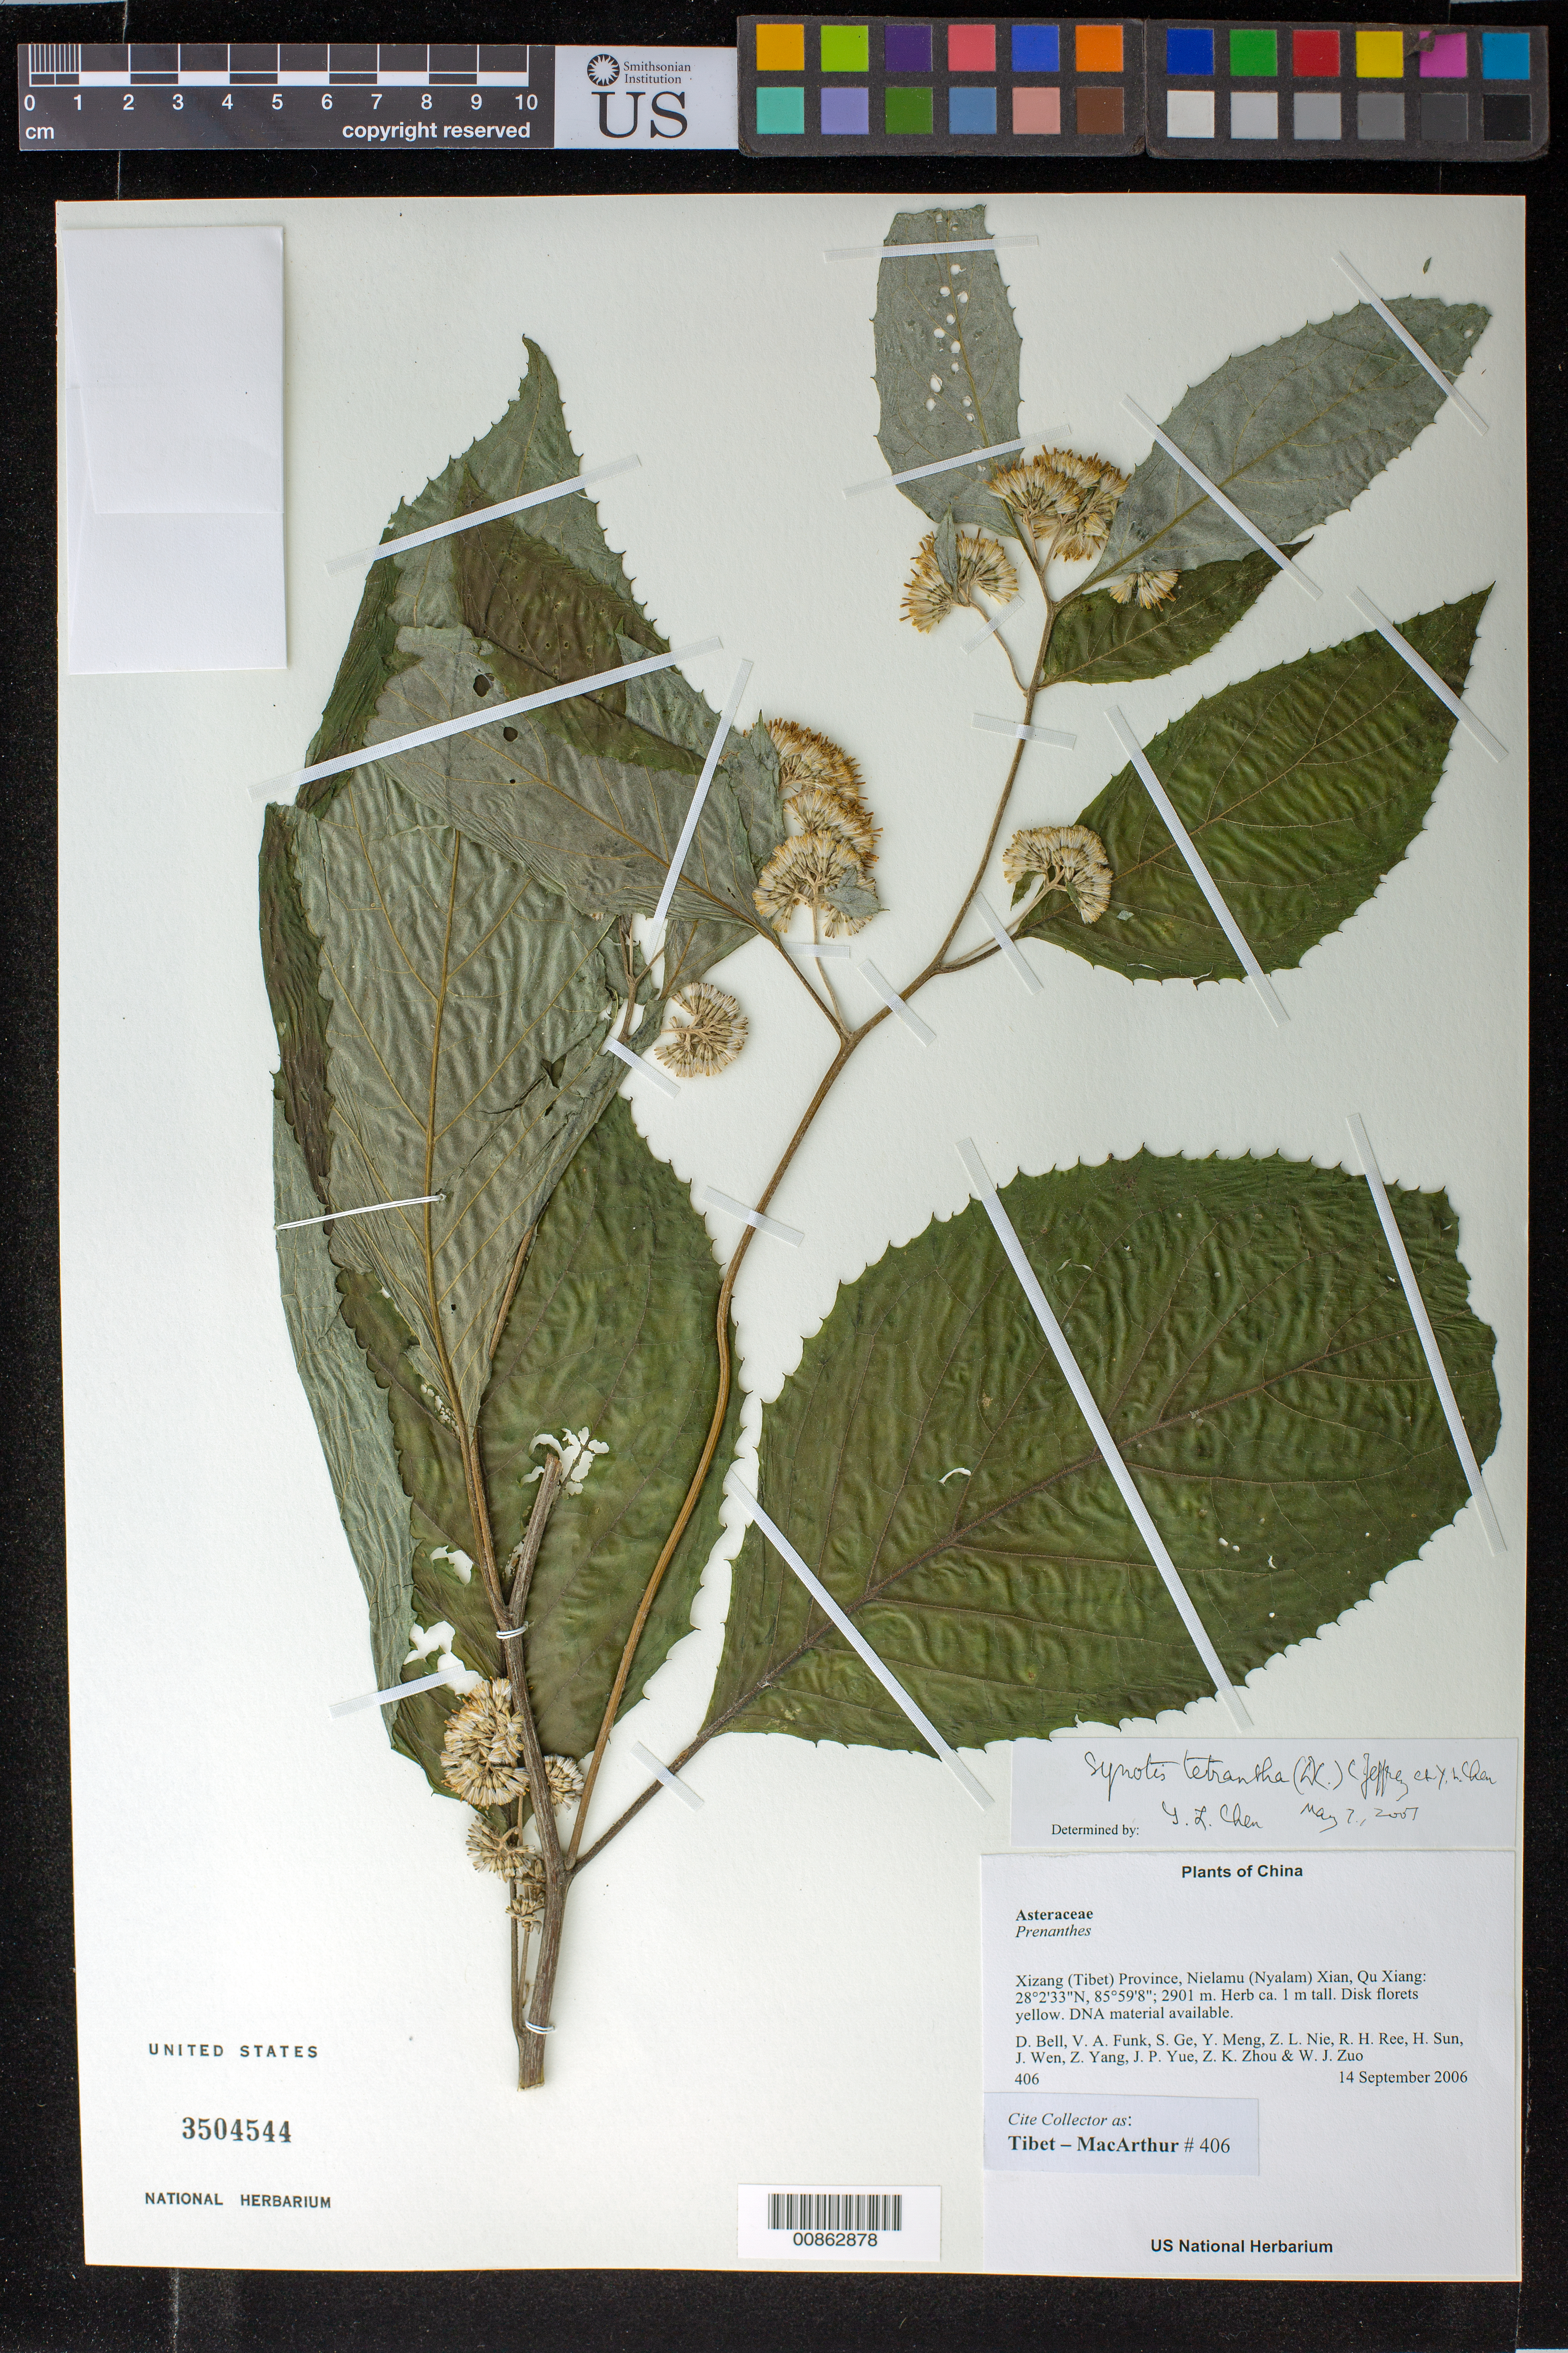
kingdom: Plantae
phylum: Tracheophyta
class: Magnoliopsida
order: Asterales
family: Asteraceae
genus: Synotis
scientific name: Synotis tetrantha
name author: (DC.) C. Jeffrey & Y.L. Chen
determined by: Yilin Chen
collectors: Tibet-MacArthur, D. A. Bell, V. Funk, S. Ge, Y. Meng, Z. Nie, R. Ree, H. Sun, J. Wen, Z. Yang, J. Yue, Z. Zhou & W. Zuo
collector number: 406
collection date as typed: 14 Sep 2006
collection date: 2006-09-14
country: China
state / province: Xizang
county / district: Nielamu (Nyalam) Xian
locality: Qu Xiang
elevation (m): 2901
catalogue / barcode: US 3504544